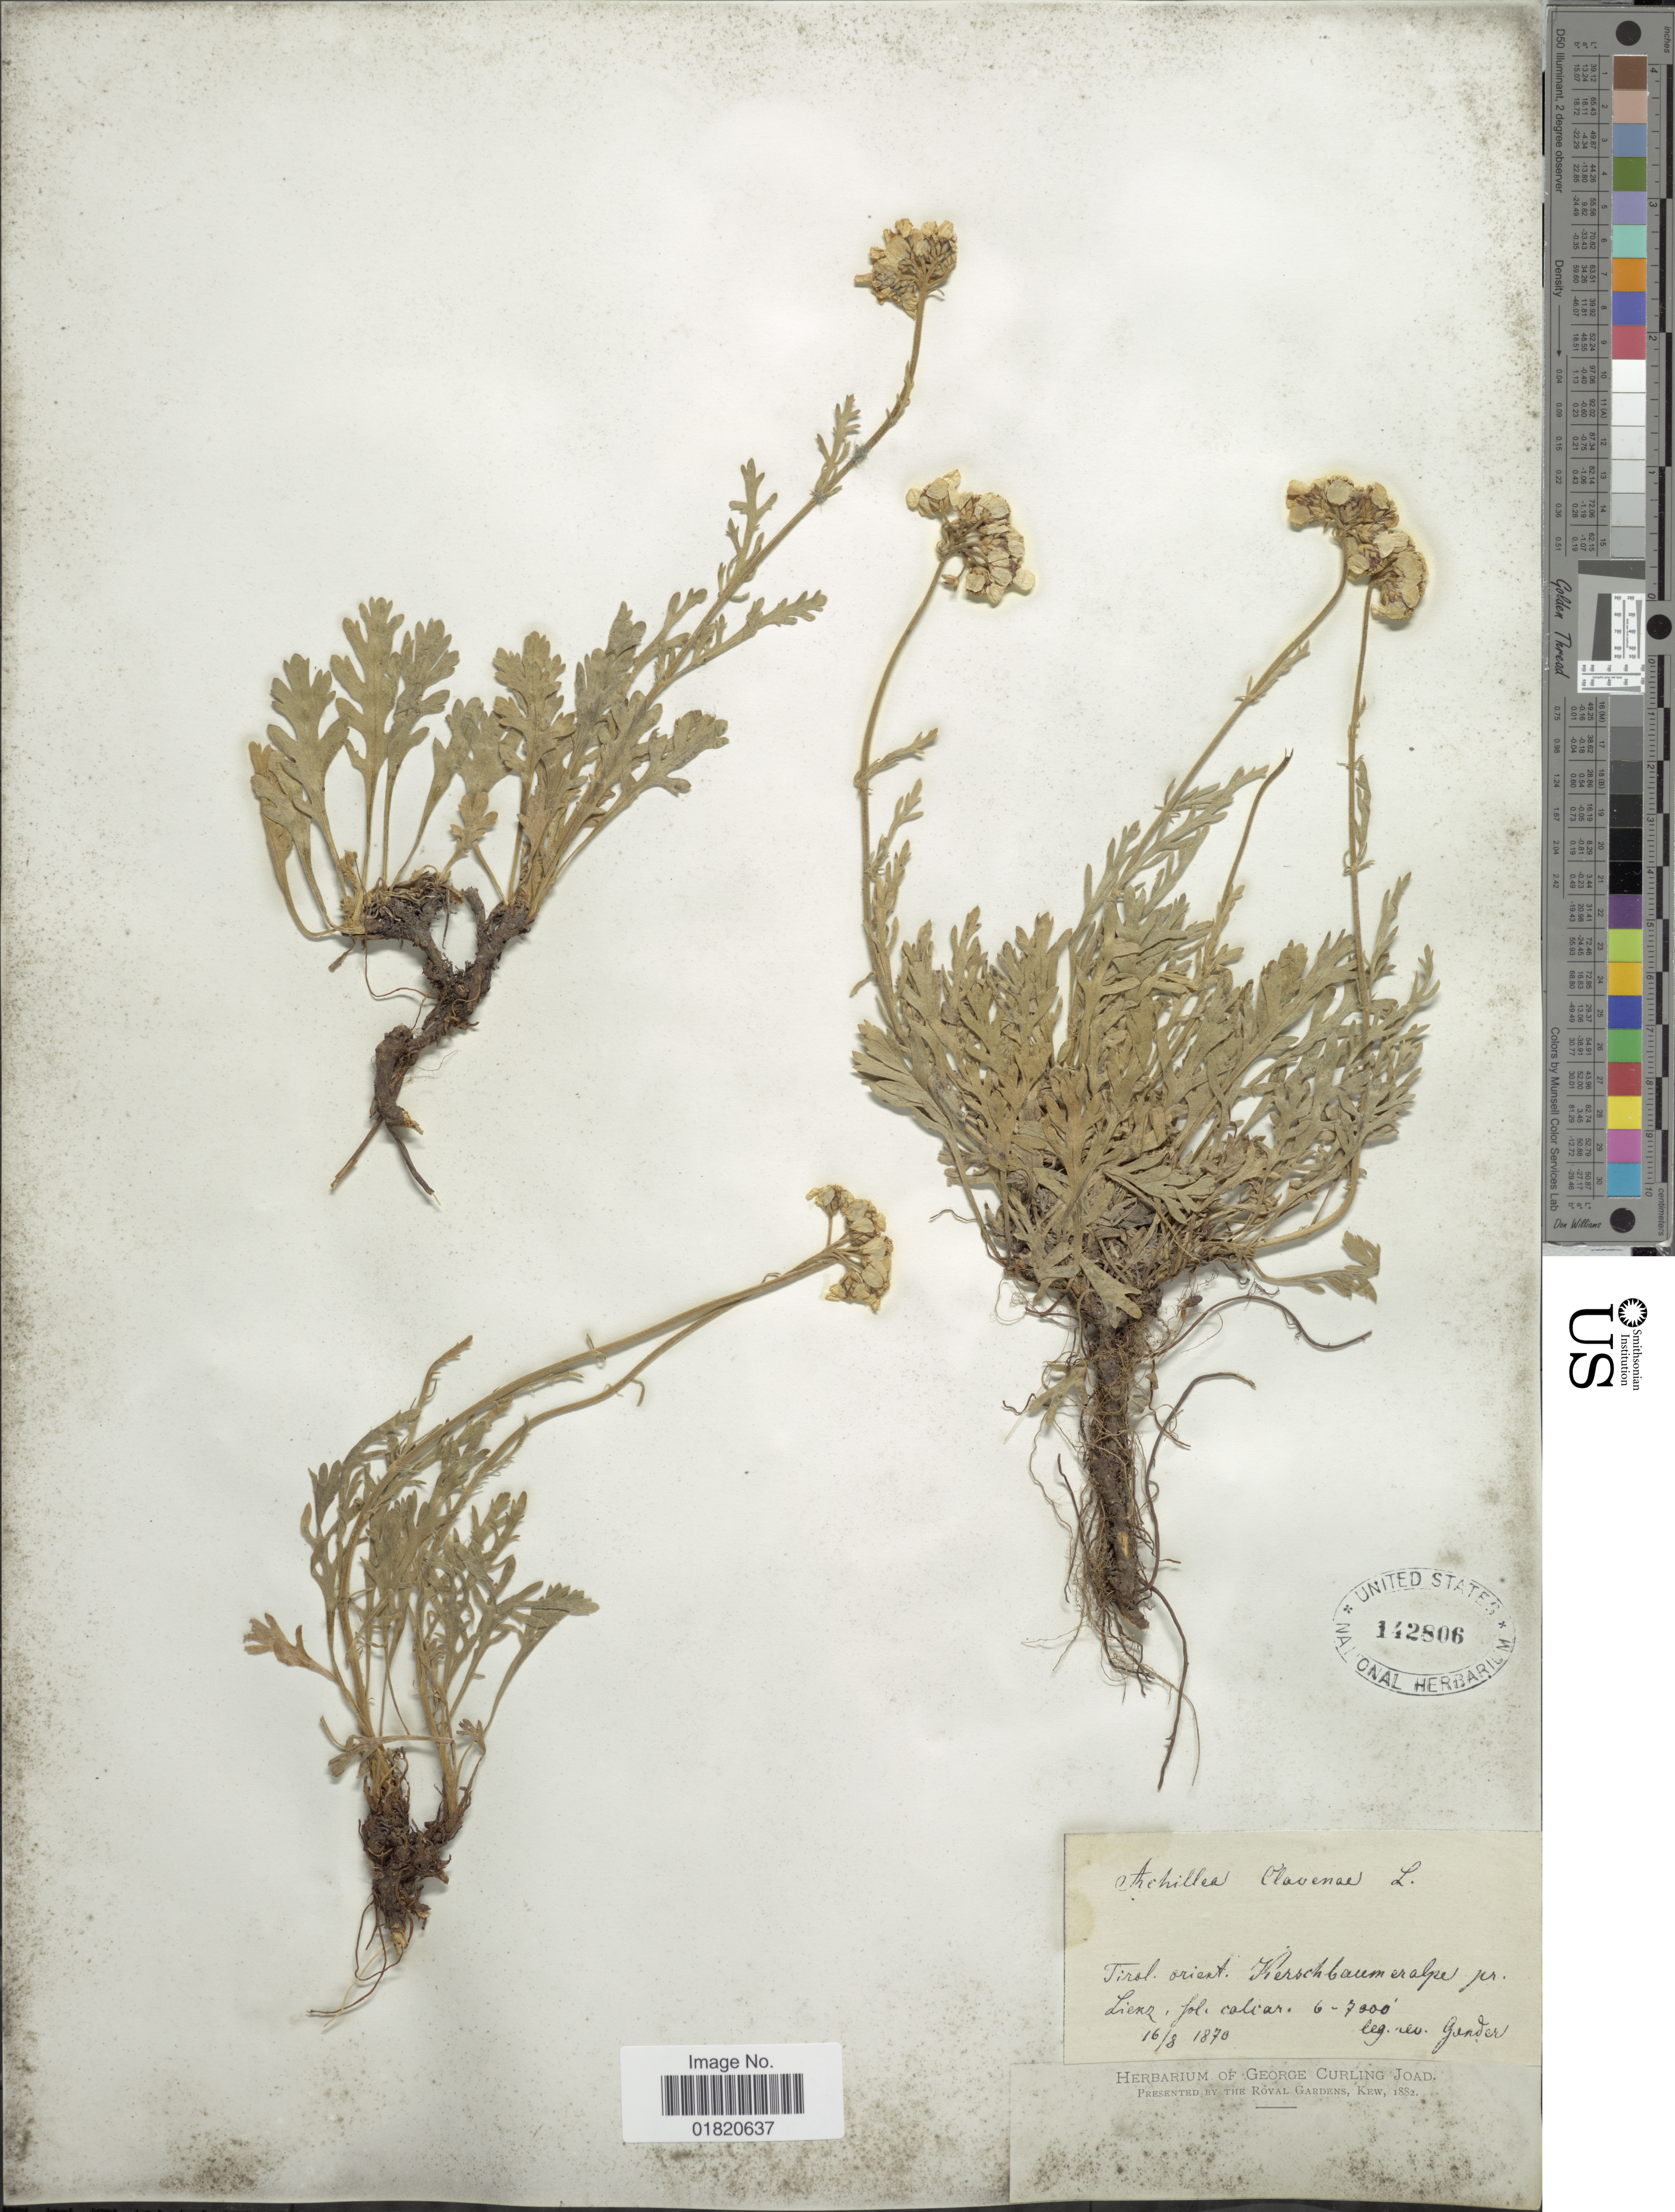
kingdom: Plantae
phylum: Tracheophyta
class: Magnoliopsida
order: Asterales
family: Asteraceae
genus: Achillea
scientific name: Achillea clavennae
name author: L.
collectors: -- Gander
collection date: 1870-08-16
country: Austria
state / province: Tirol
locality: Tirol, orient. Kerschbaumer alpe, pr. Lienz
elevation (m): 1829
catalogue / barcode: US 142806